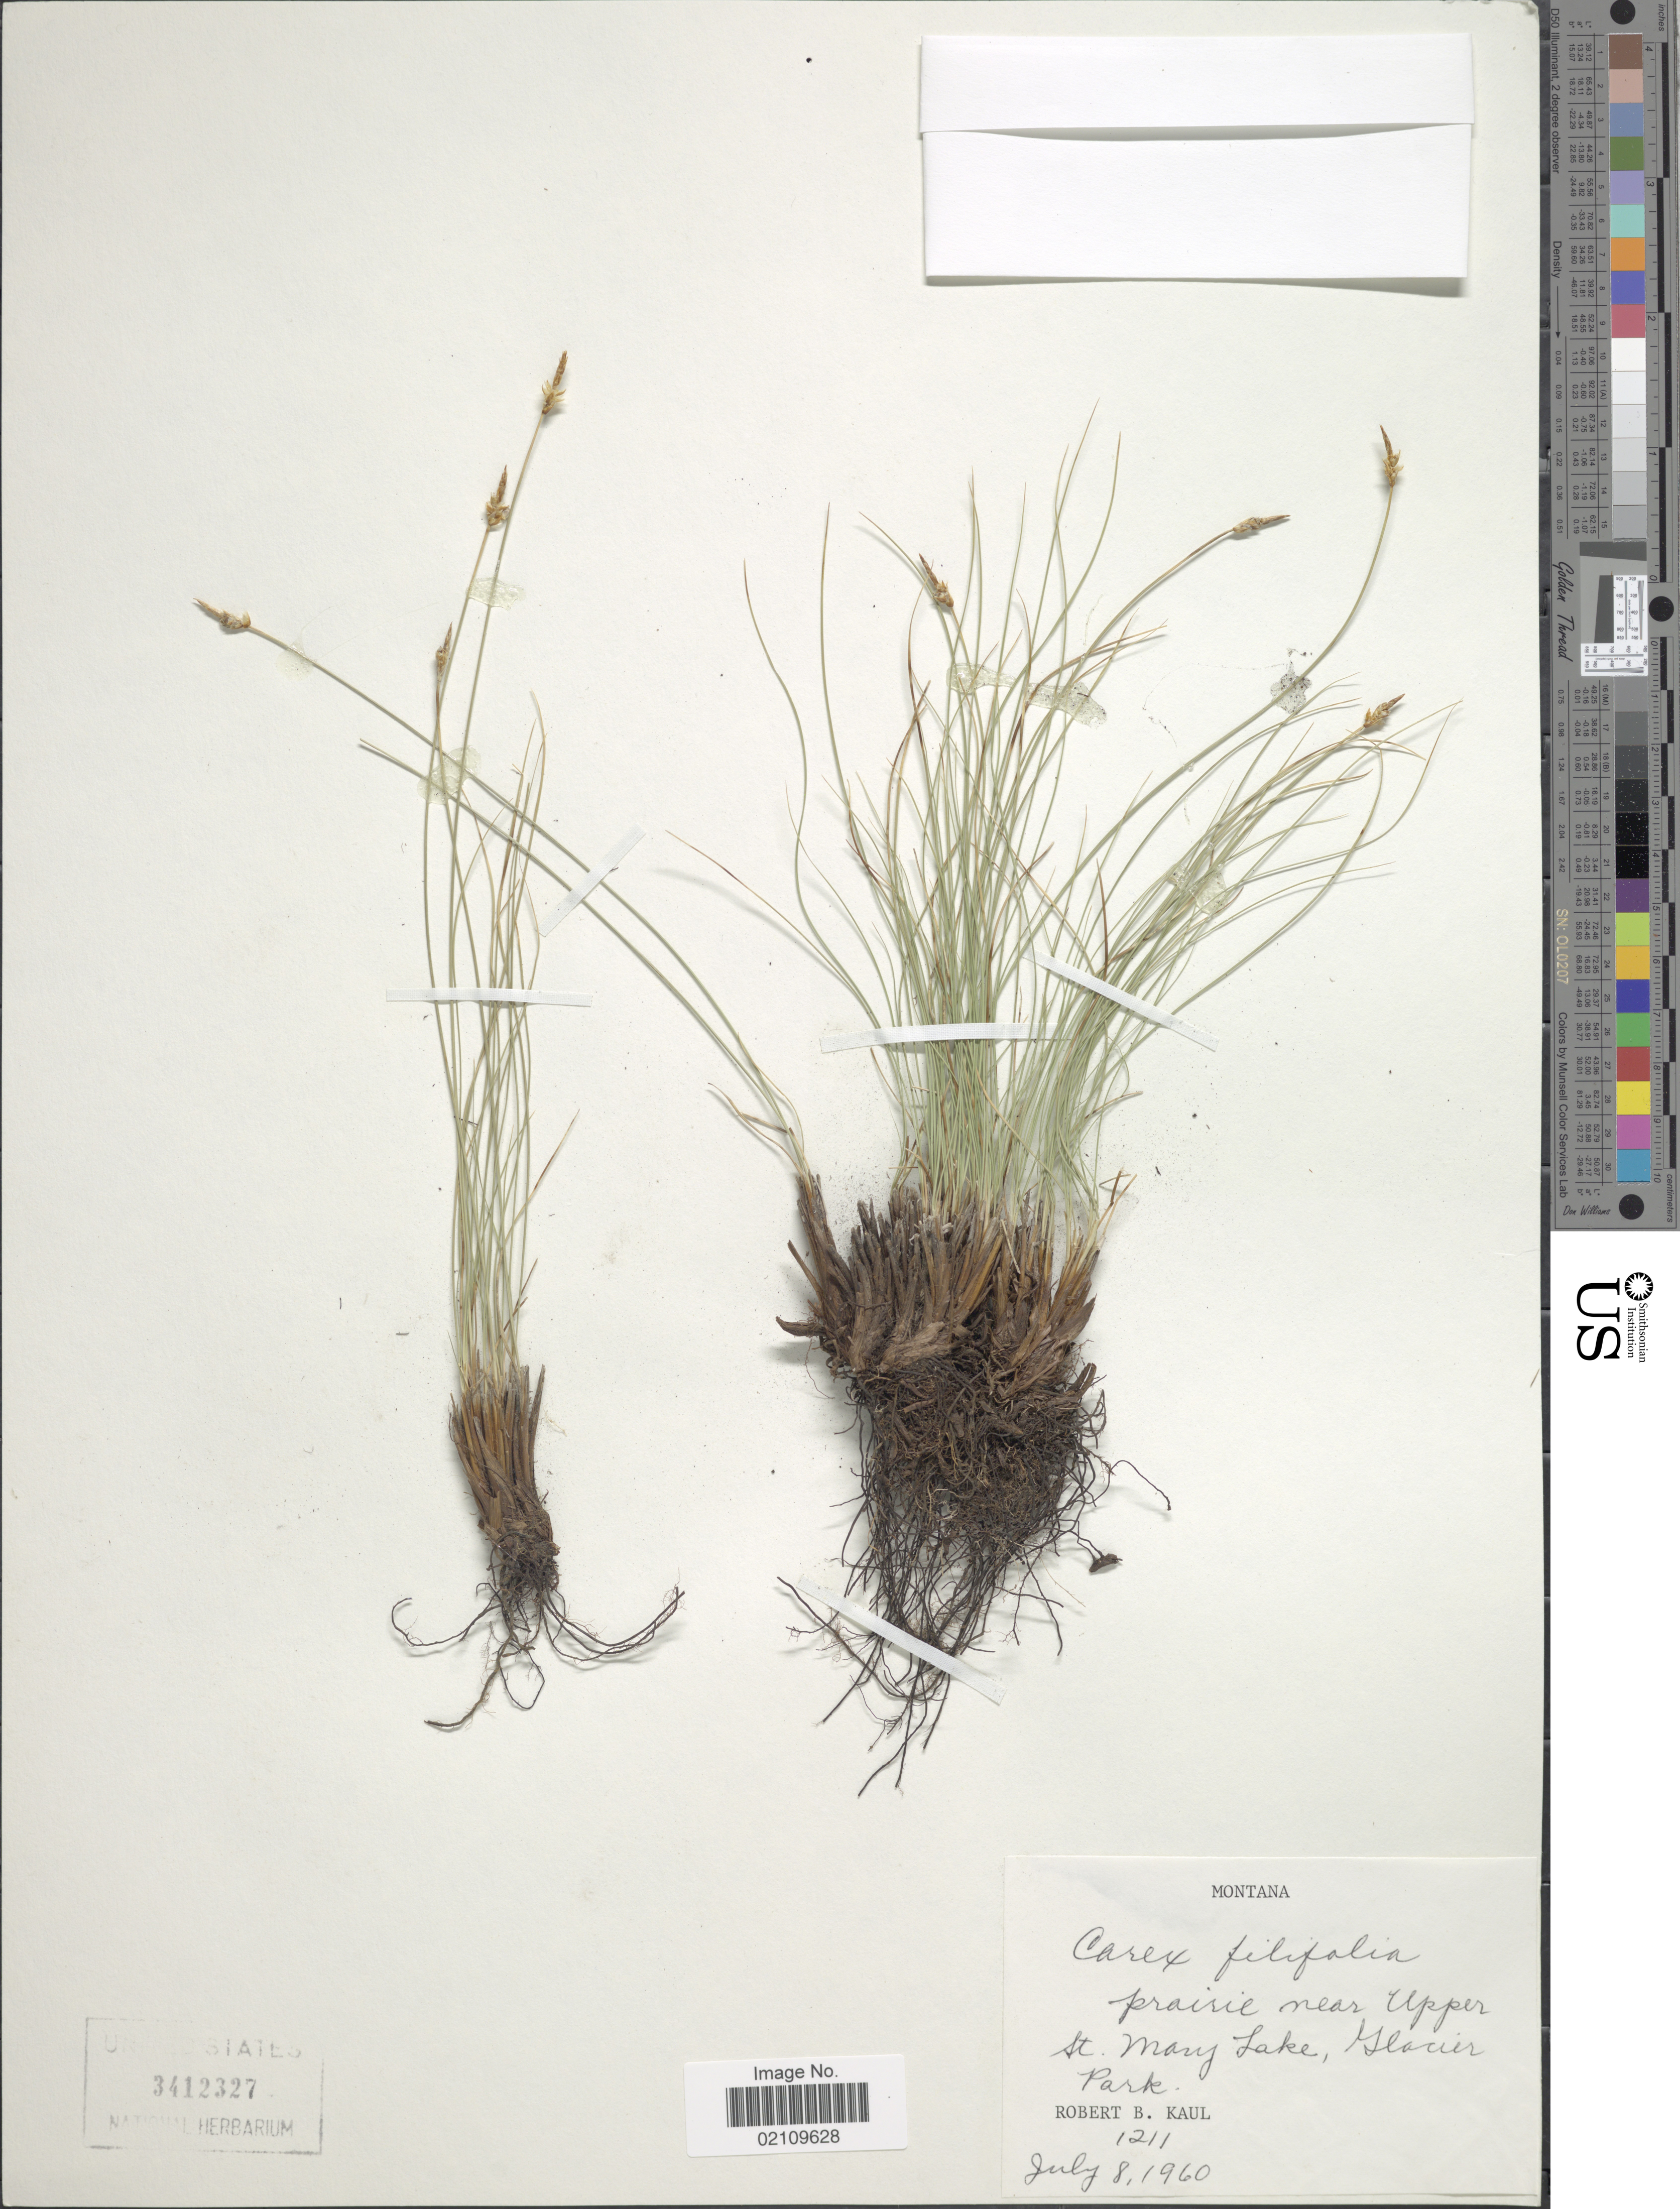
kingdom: Plantae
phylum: Tracheophyta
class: Liliopsida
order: Poales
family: Cyperaceae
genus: Carex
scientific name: Carex filifolia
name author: Nutt.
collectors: R. Kaul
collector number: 1211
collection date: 1960-07-08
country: United States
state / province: Montana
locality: Near Upper St. Mary Lake, Glacier Park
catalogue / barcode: US 3412327